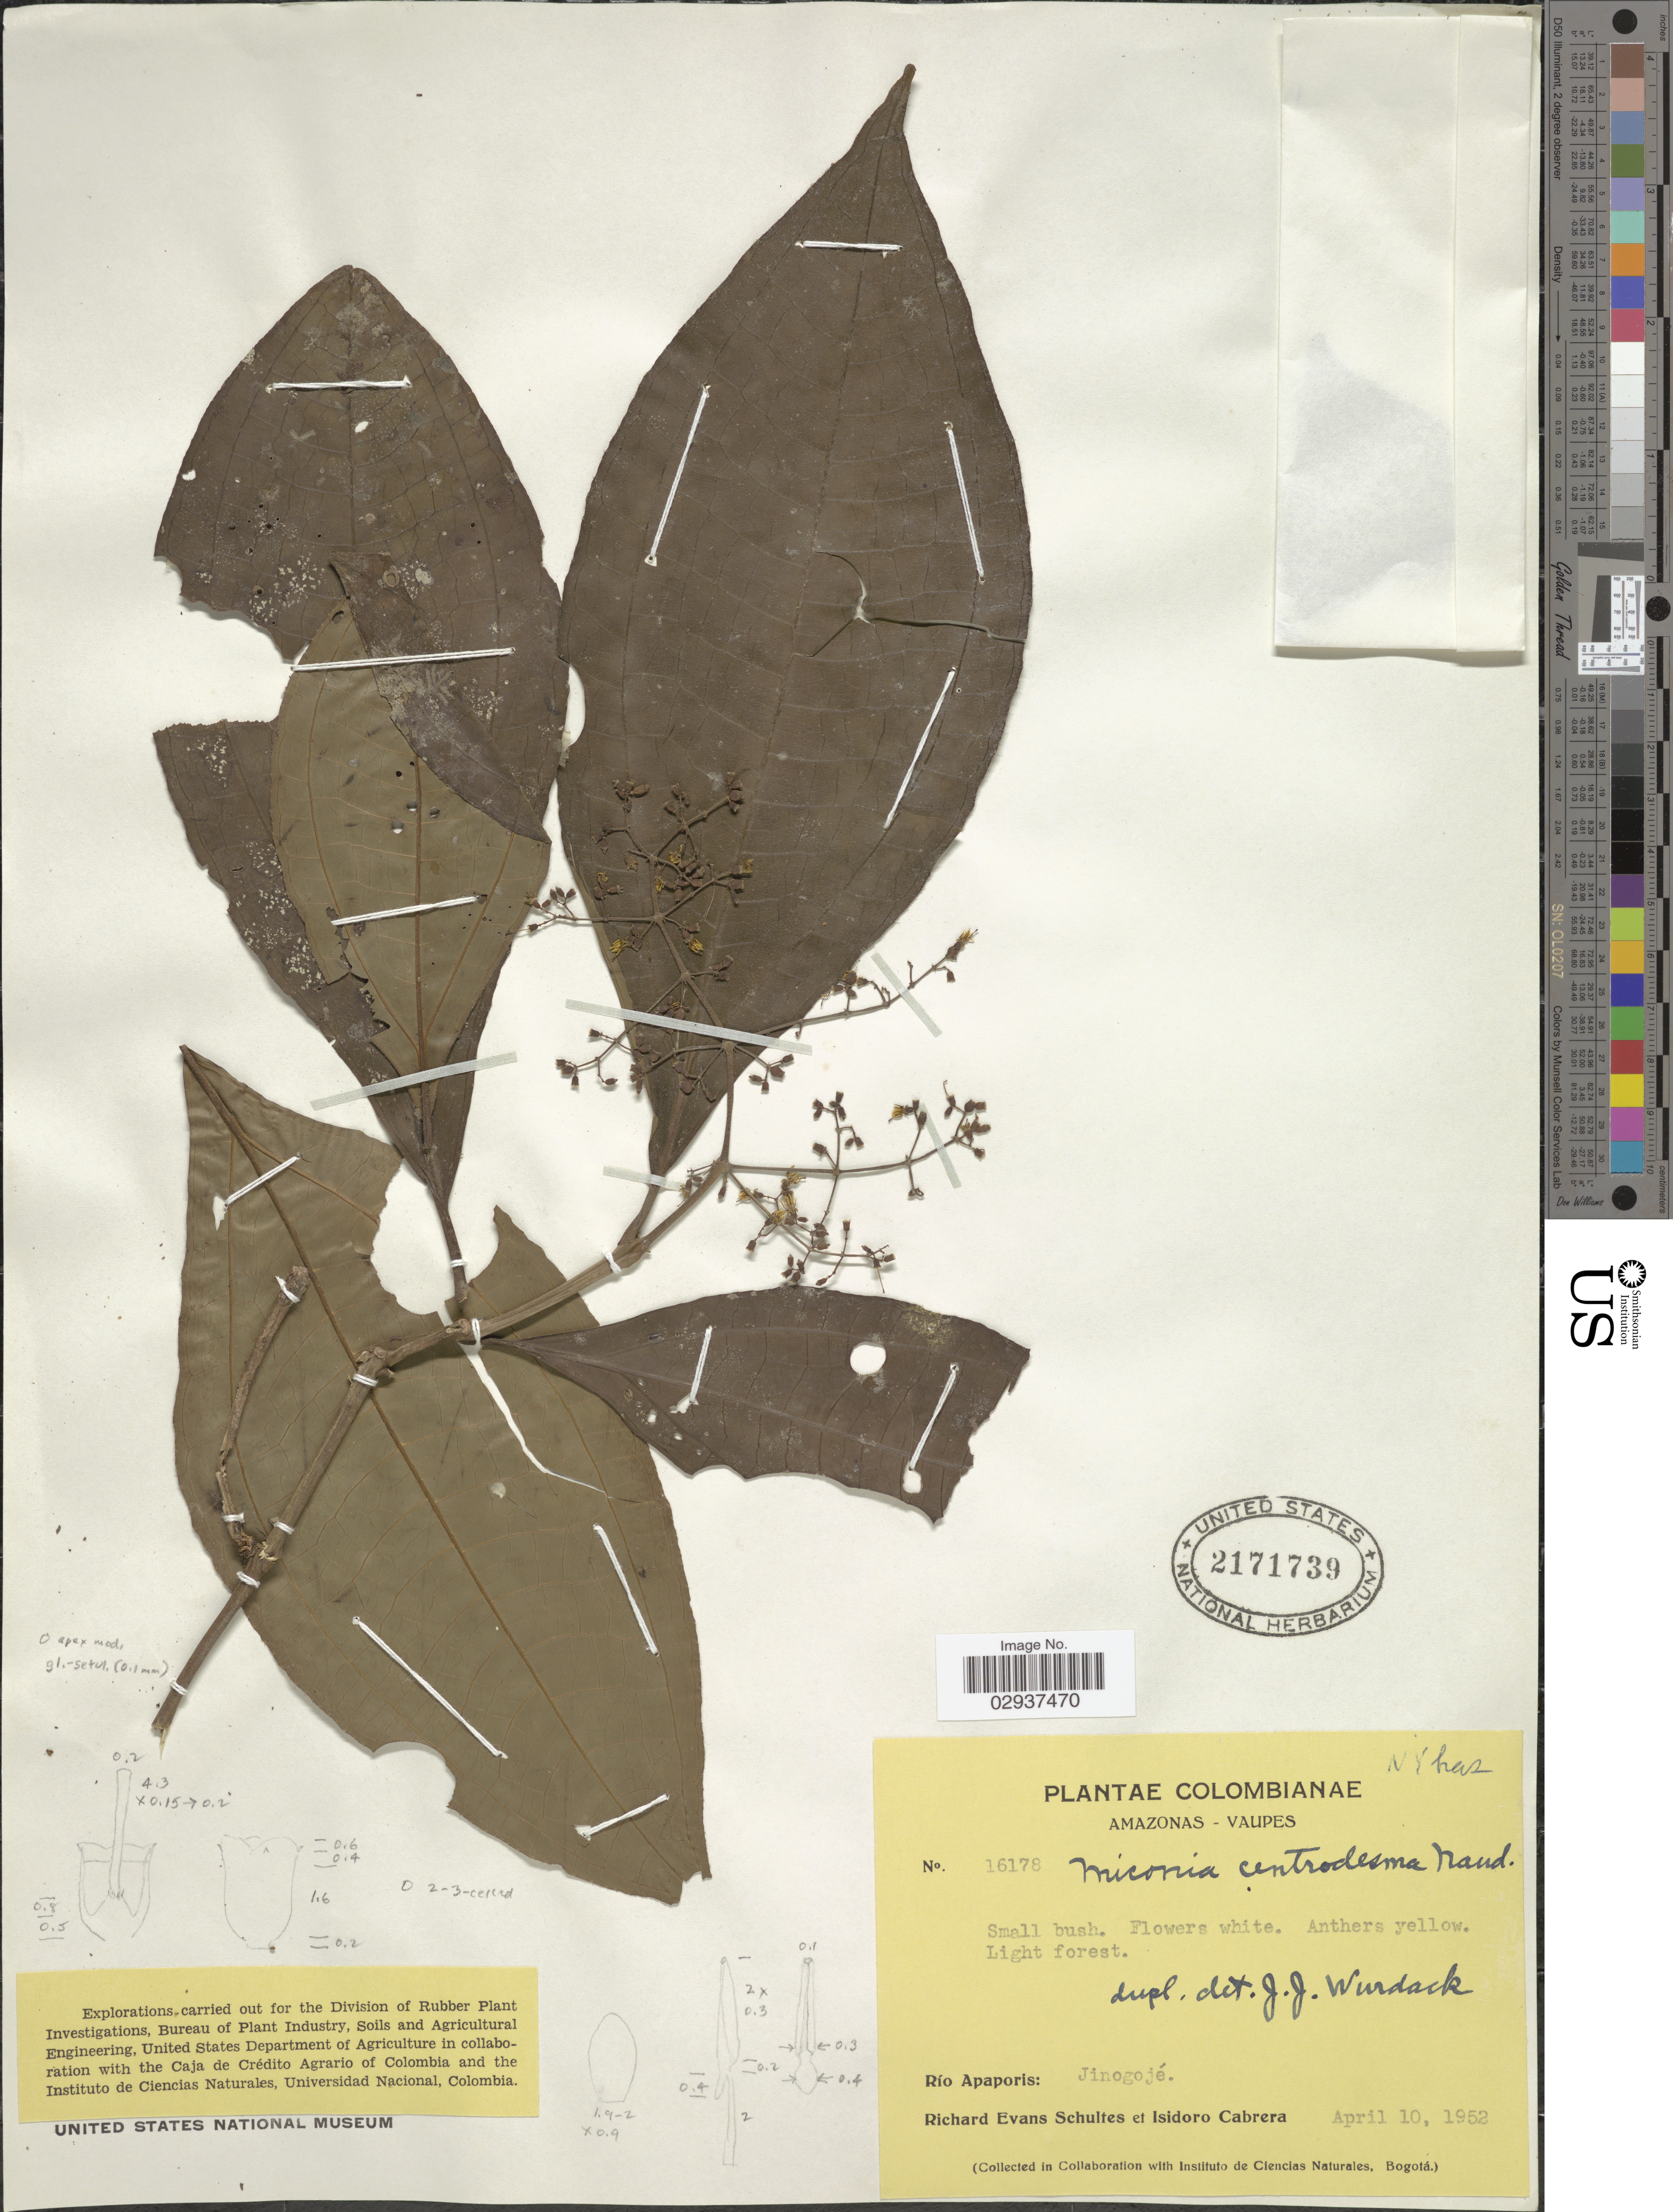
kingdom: Plantae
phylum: Tracheophyta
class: Magnoliopsida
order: Myrtales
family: Melastomataceae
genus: Miconia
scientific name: Miconia centrodesma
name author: Naudin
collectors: R. E. Schultes & I. Cabrera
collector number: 16178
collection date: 1952-04-10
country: Colombia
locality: Amazonas-Vaupes. Río Apaporis: Jinogojé.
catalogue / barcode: US 2171739